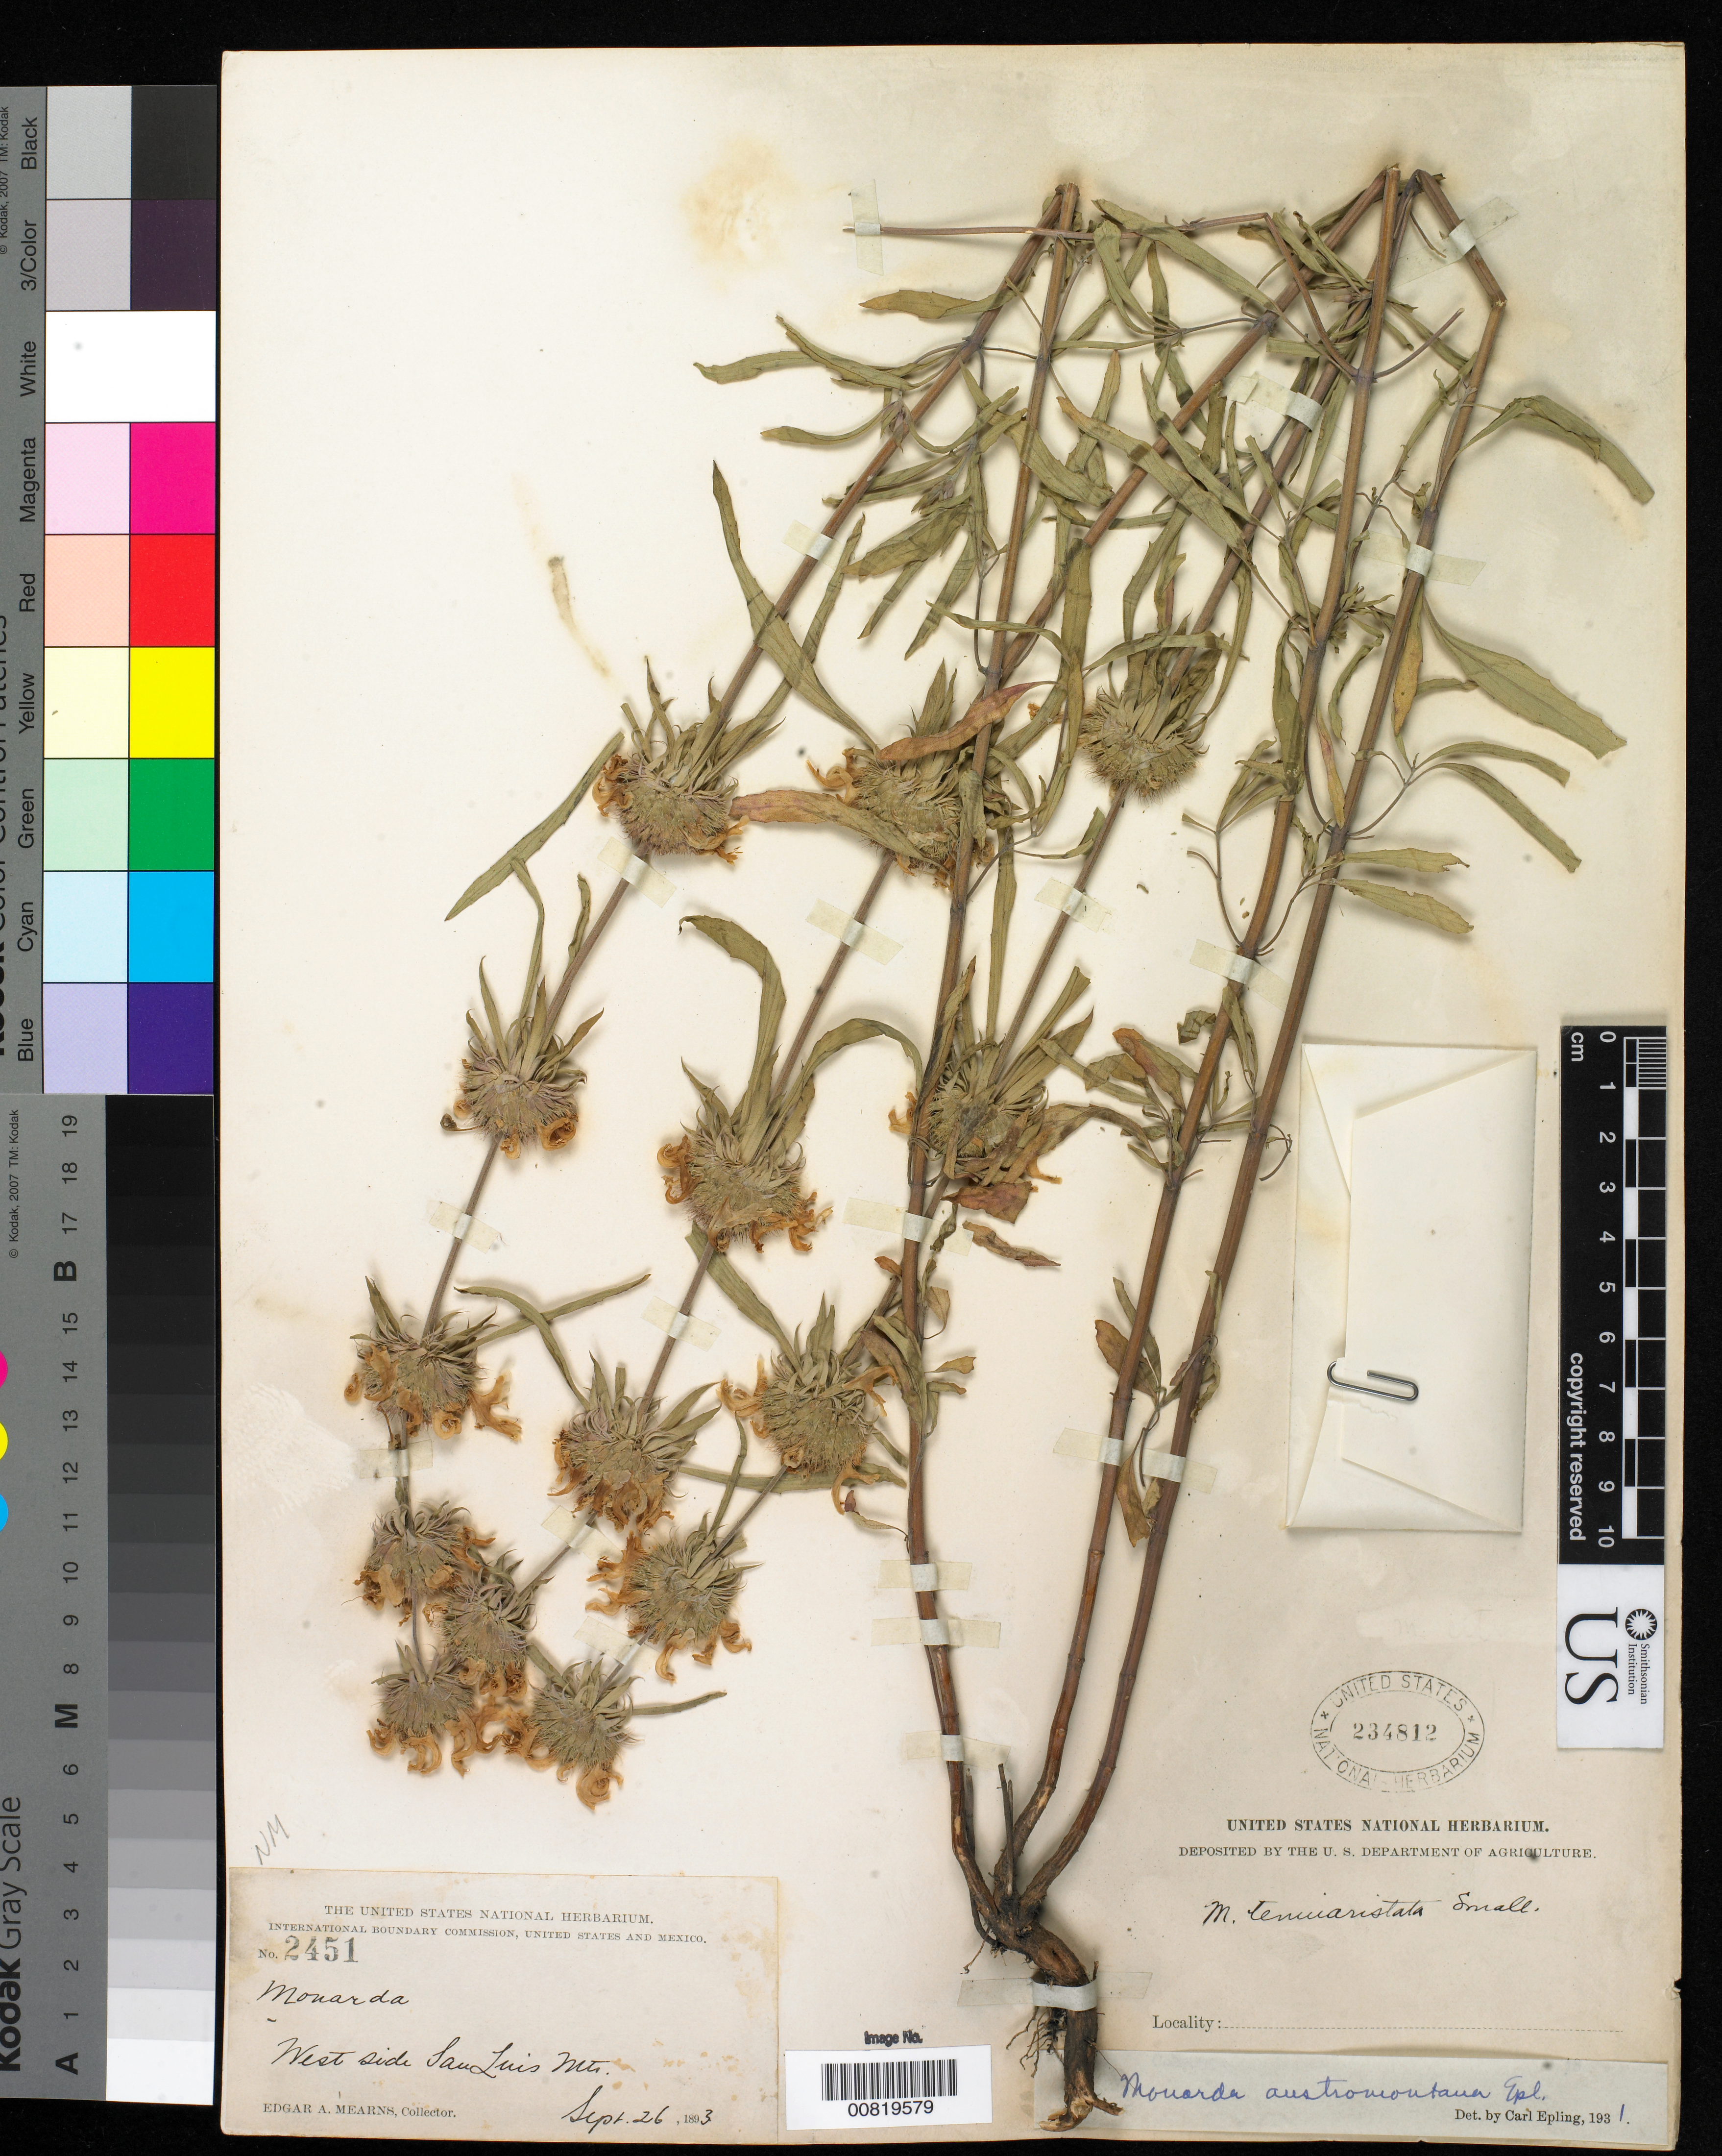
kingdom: Plantae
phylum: Tracheophyta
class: Magnoliopsida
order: Lamiales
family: Lamiaceae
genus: Monarda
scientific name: Monarda austromontana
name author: Epling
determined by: Epling, C. C.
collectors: E. A. Mearns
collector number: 2451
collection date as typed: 26 Sep 1893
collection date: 1893-09-26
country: United States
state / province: Arizona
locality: West side of San Luis Mts.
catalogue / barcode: US 234812